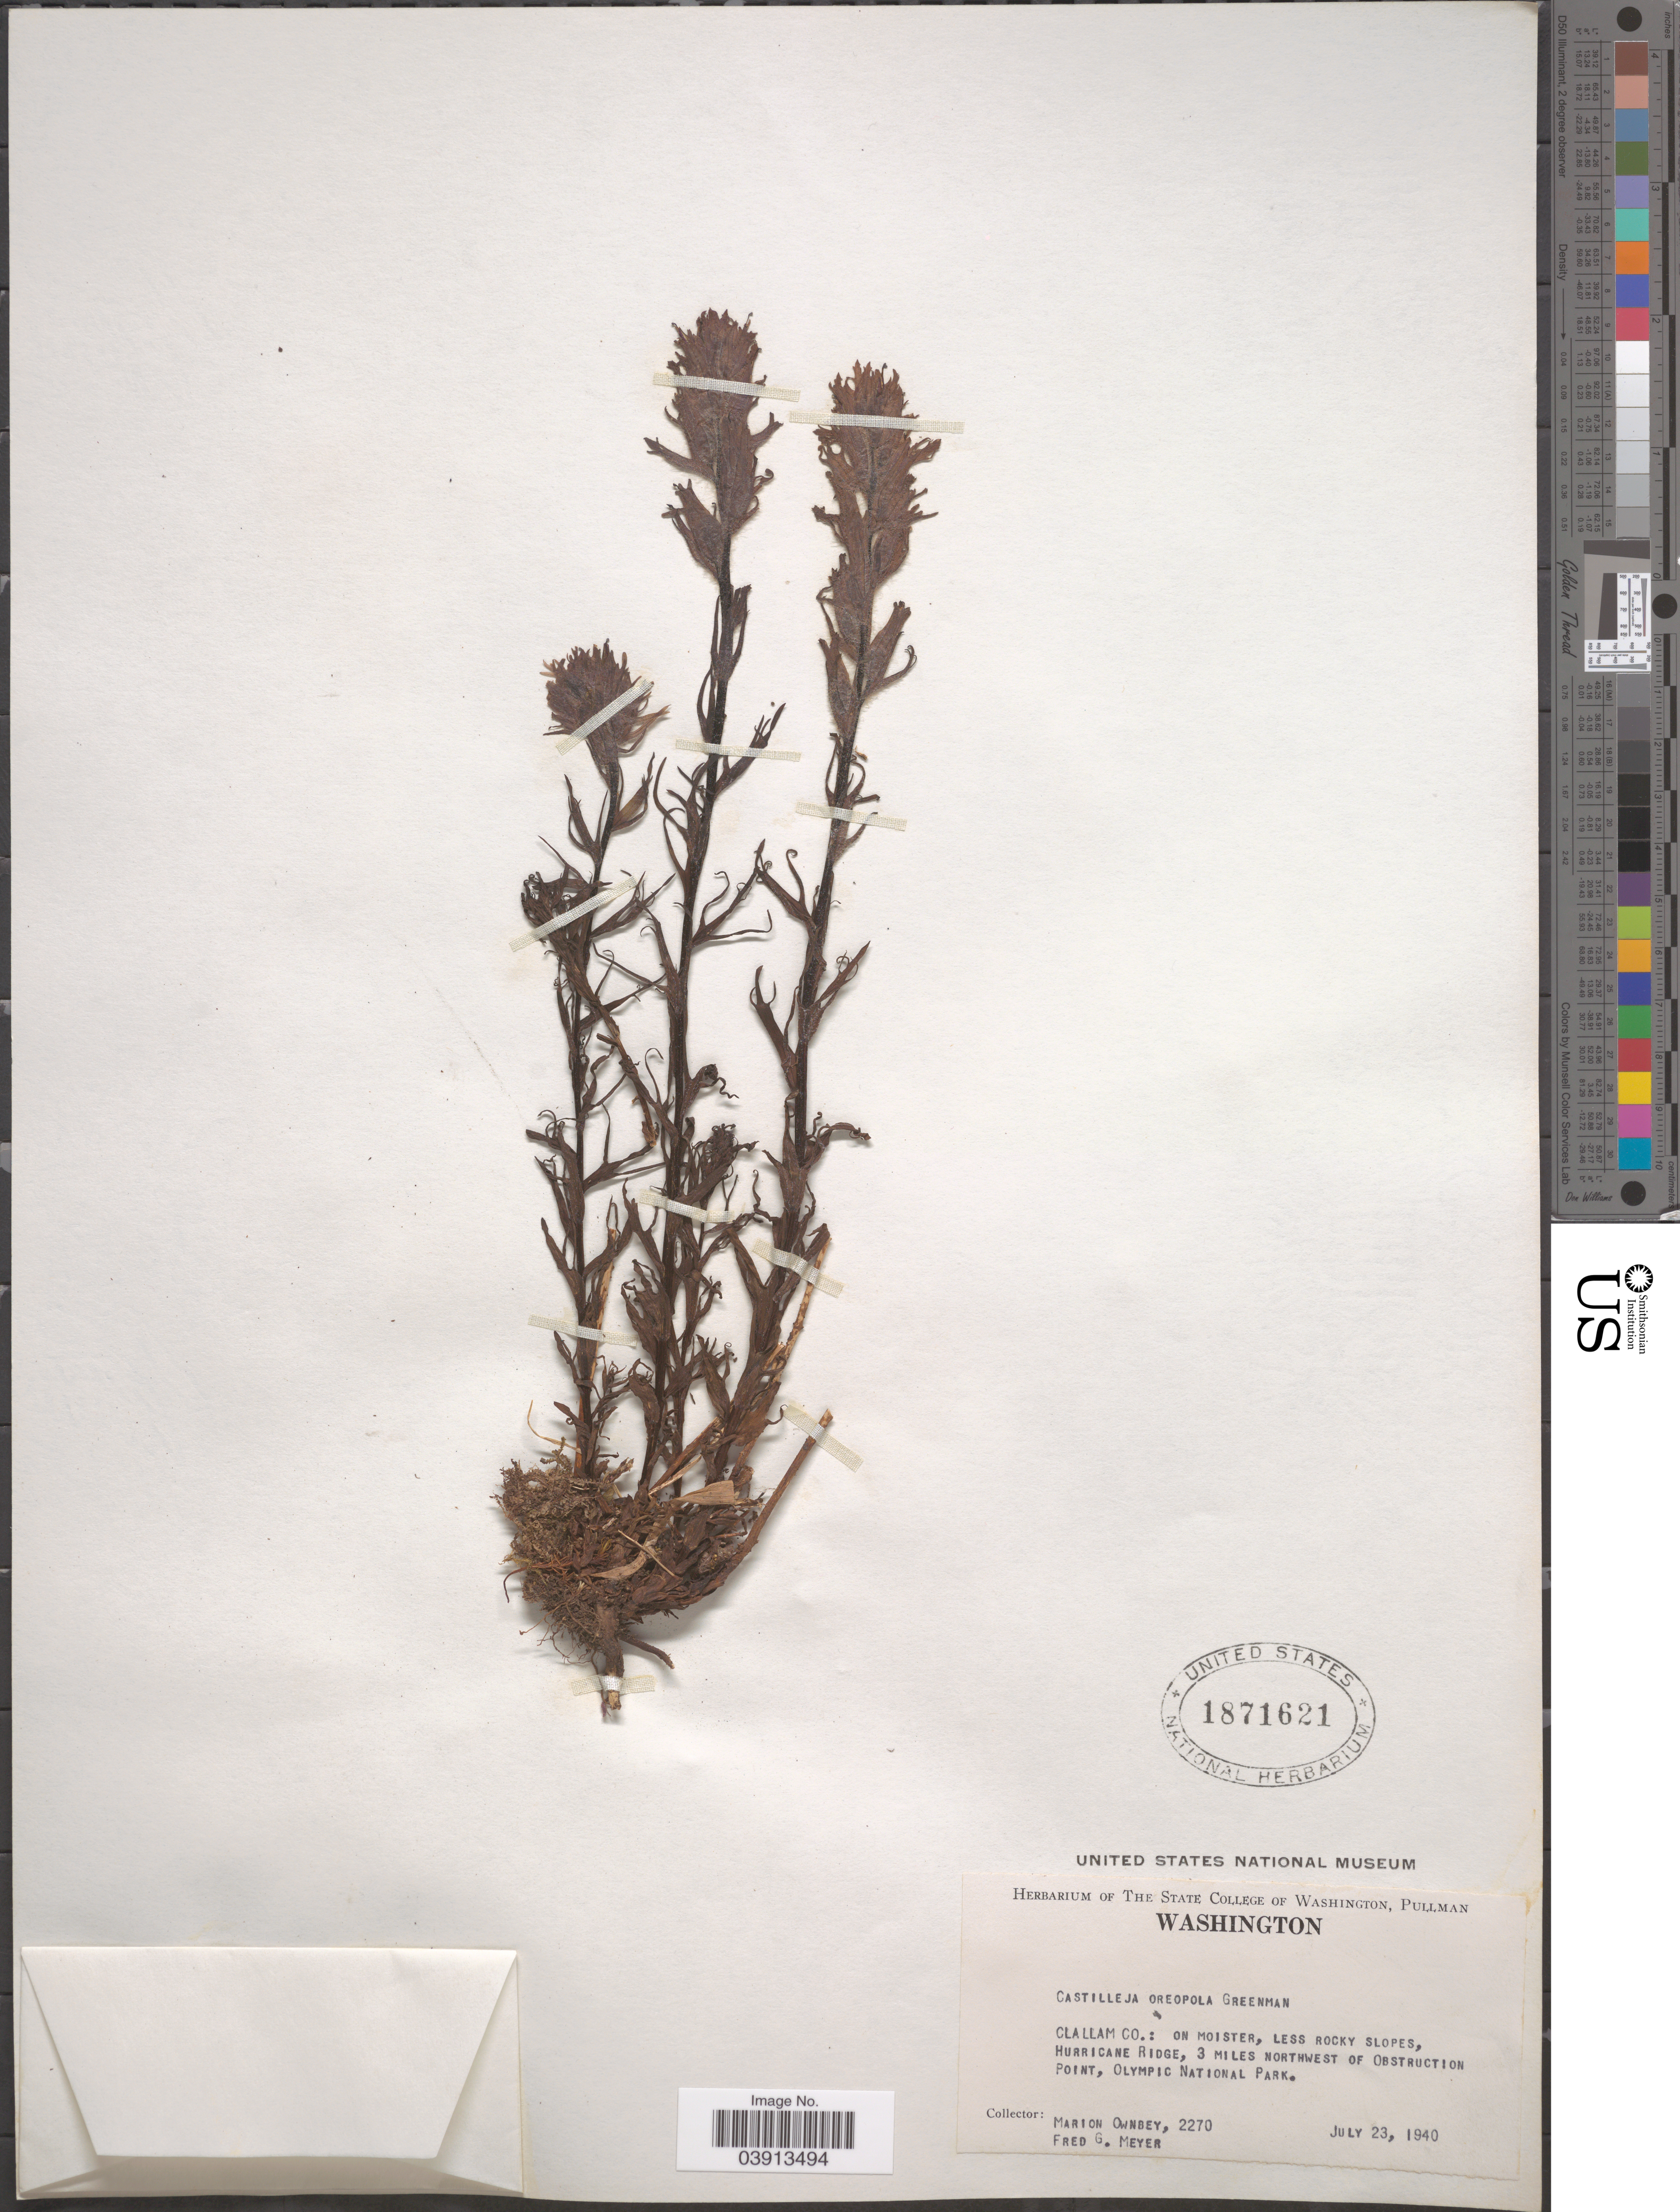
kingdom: Plantae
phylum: Tracheophyta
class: Magnoliopsida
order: Lamiales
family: Orobanchaceae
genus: Castilleja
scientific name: Castilleja parviflora var. olympica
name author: (G.N. Jones) Ownbey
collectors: M. Ownbey & F. Meyer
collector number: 2270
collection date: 1940-07-23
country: United States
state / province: Washington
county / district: Clallam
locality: Clallam Co.: Hurricane Ridge, 3 miles northwest of Obstruction Point, Olympic National Park.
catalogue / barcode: US 1871621